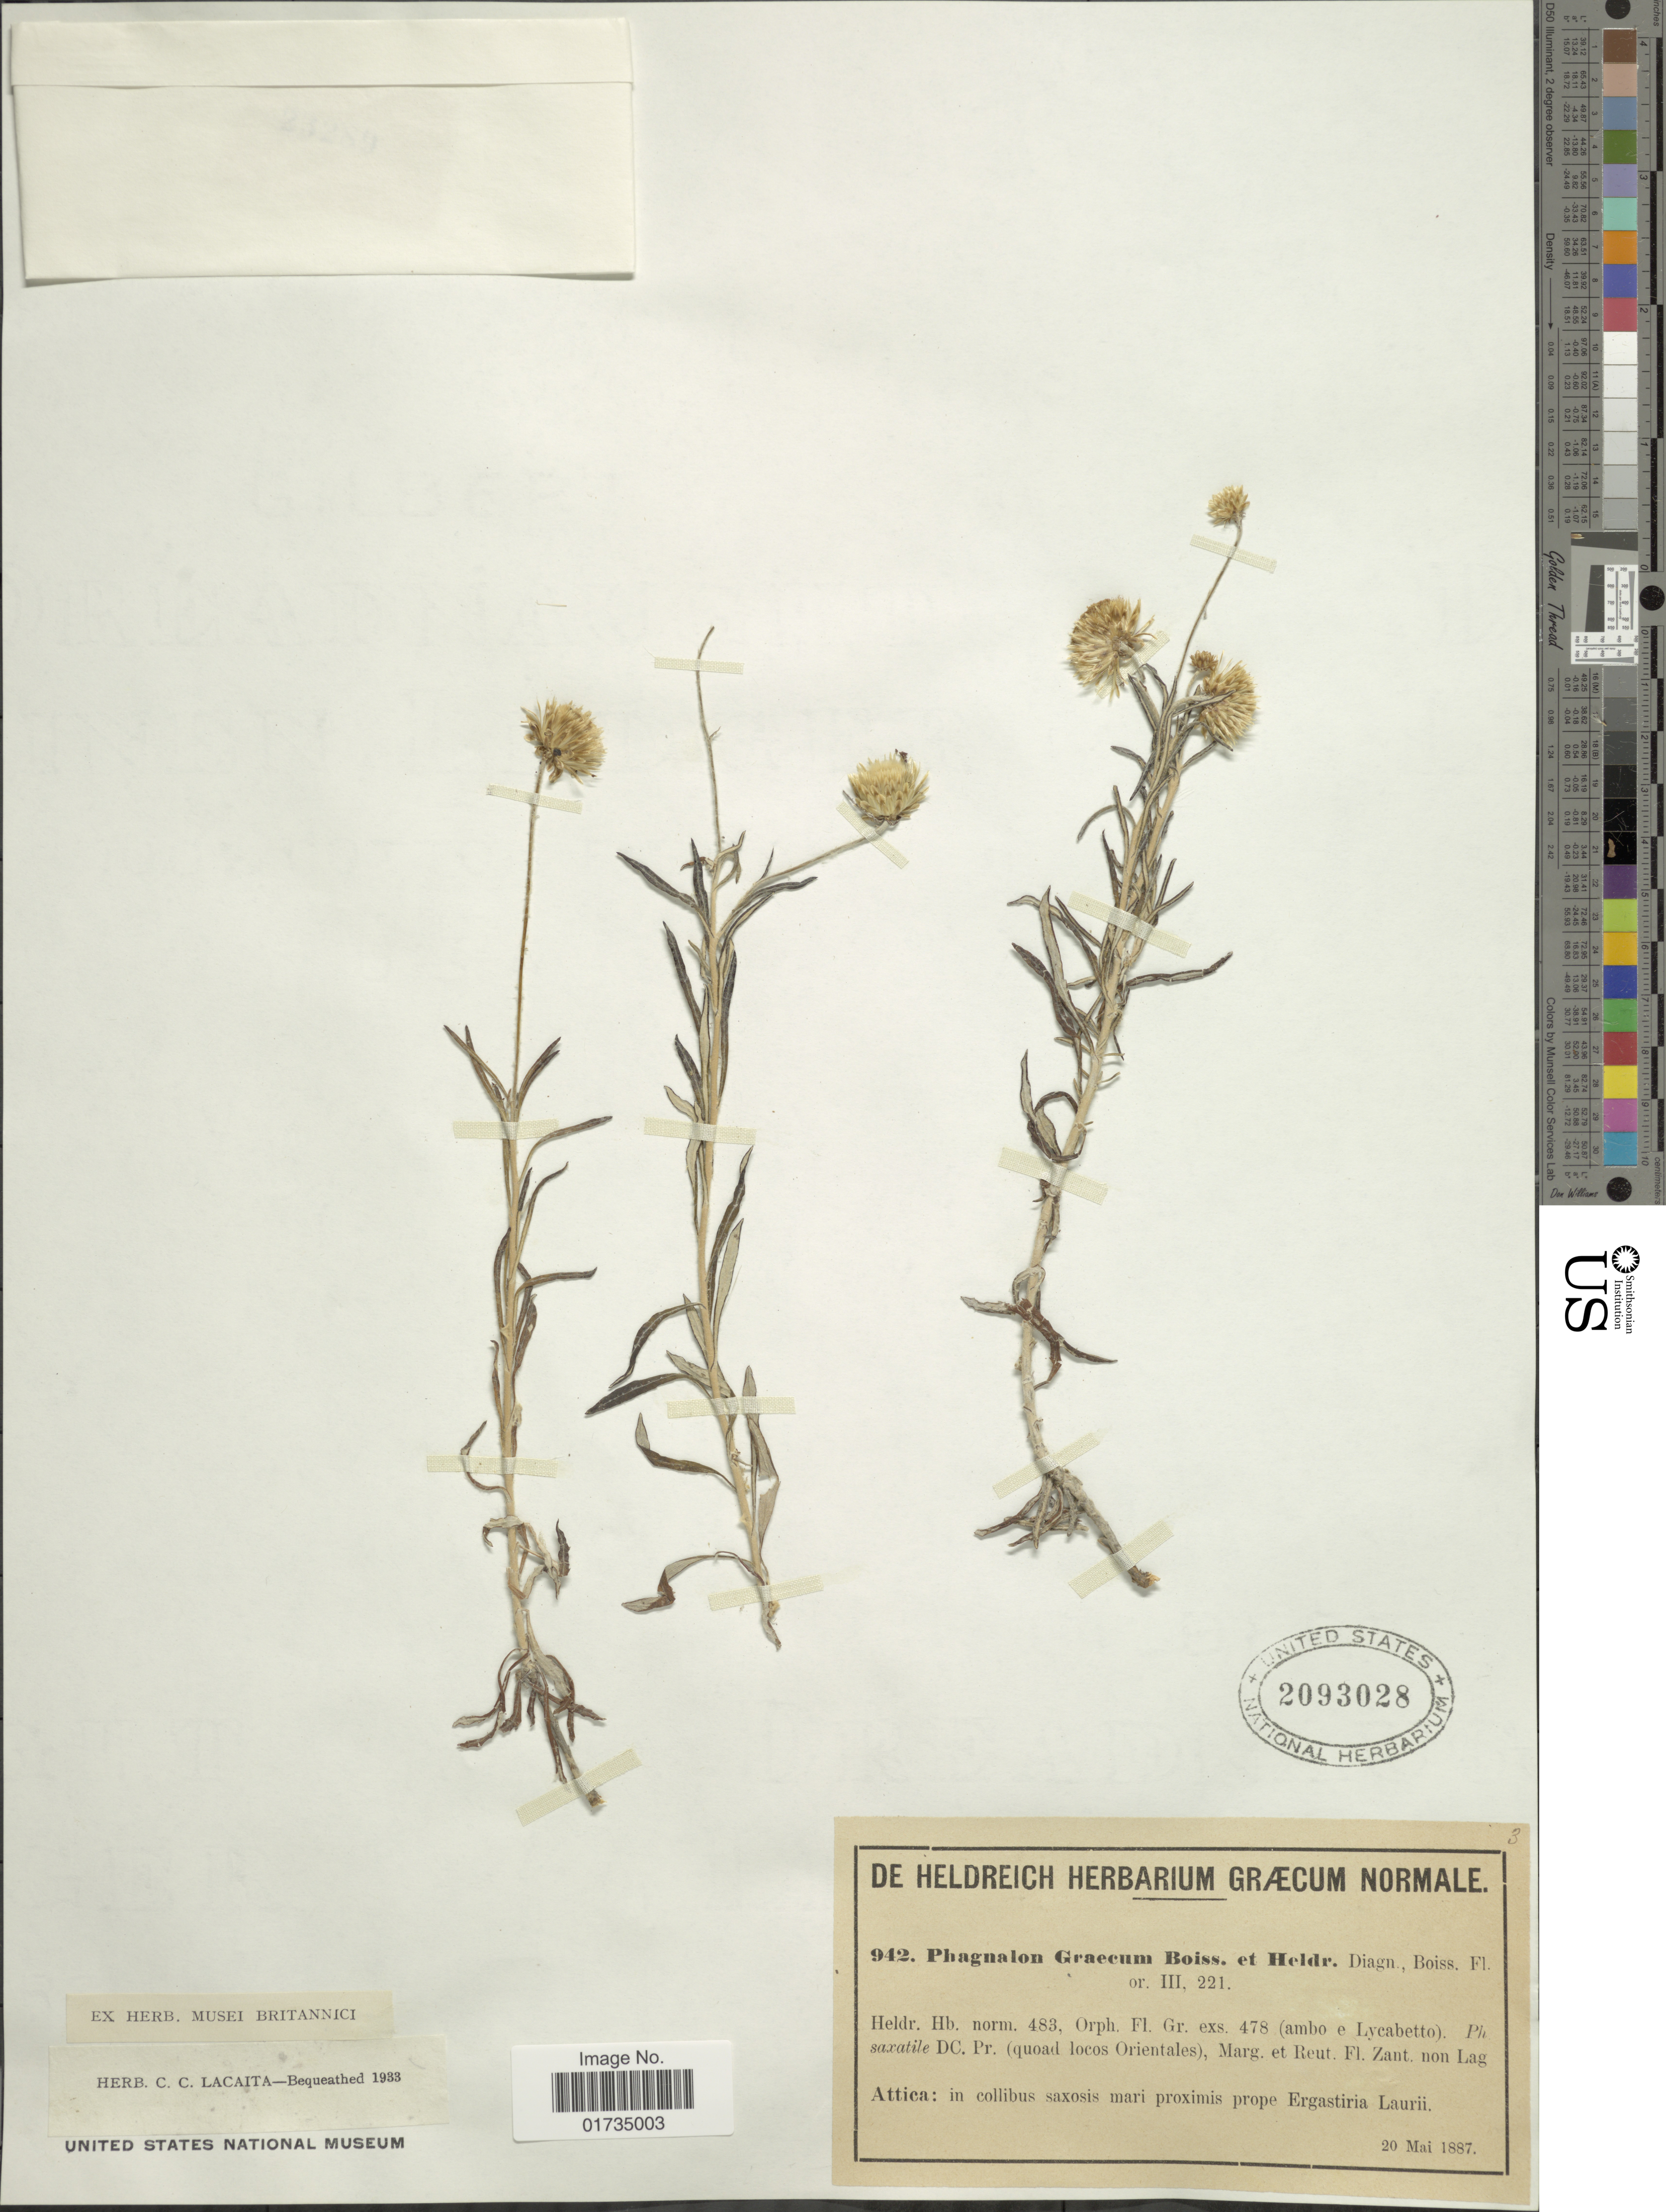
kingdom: Plantae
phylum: Tracheophyta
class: Magnoliopsida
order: Asterales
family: Asteraceae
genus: Phagnalon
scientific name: Phagnalon graecum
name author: Boiss. & Heldr.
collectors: ex herb. De Heldreich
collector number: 942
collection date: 1887-05-20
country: Greece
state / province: Attica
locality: Attica: in collibus saxosis mari proximis prope Ergastiria Laurii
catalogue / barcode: US 2093028